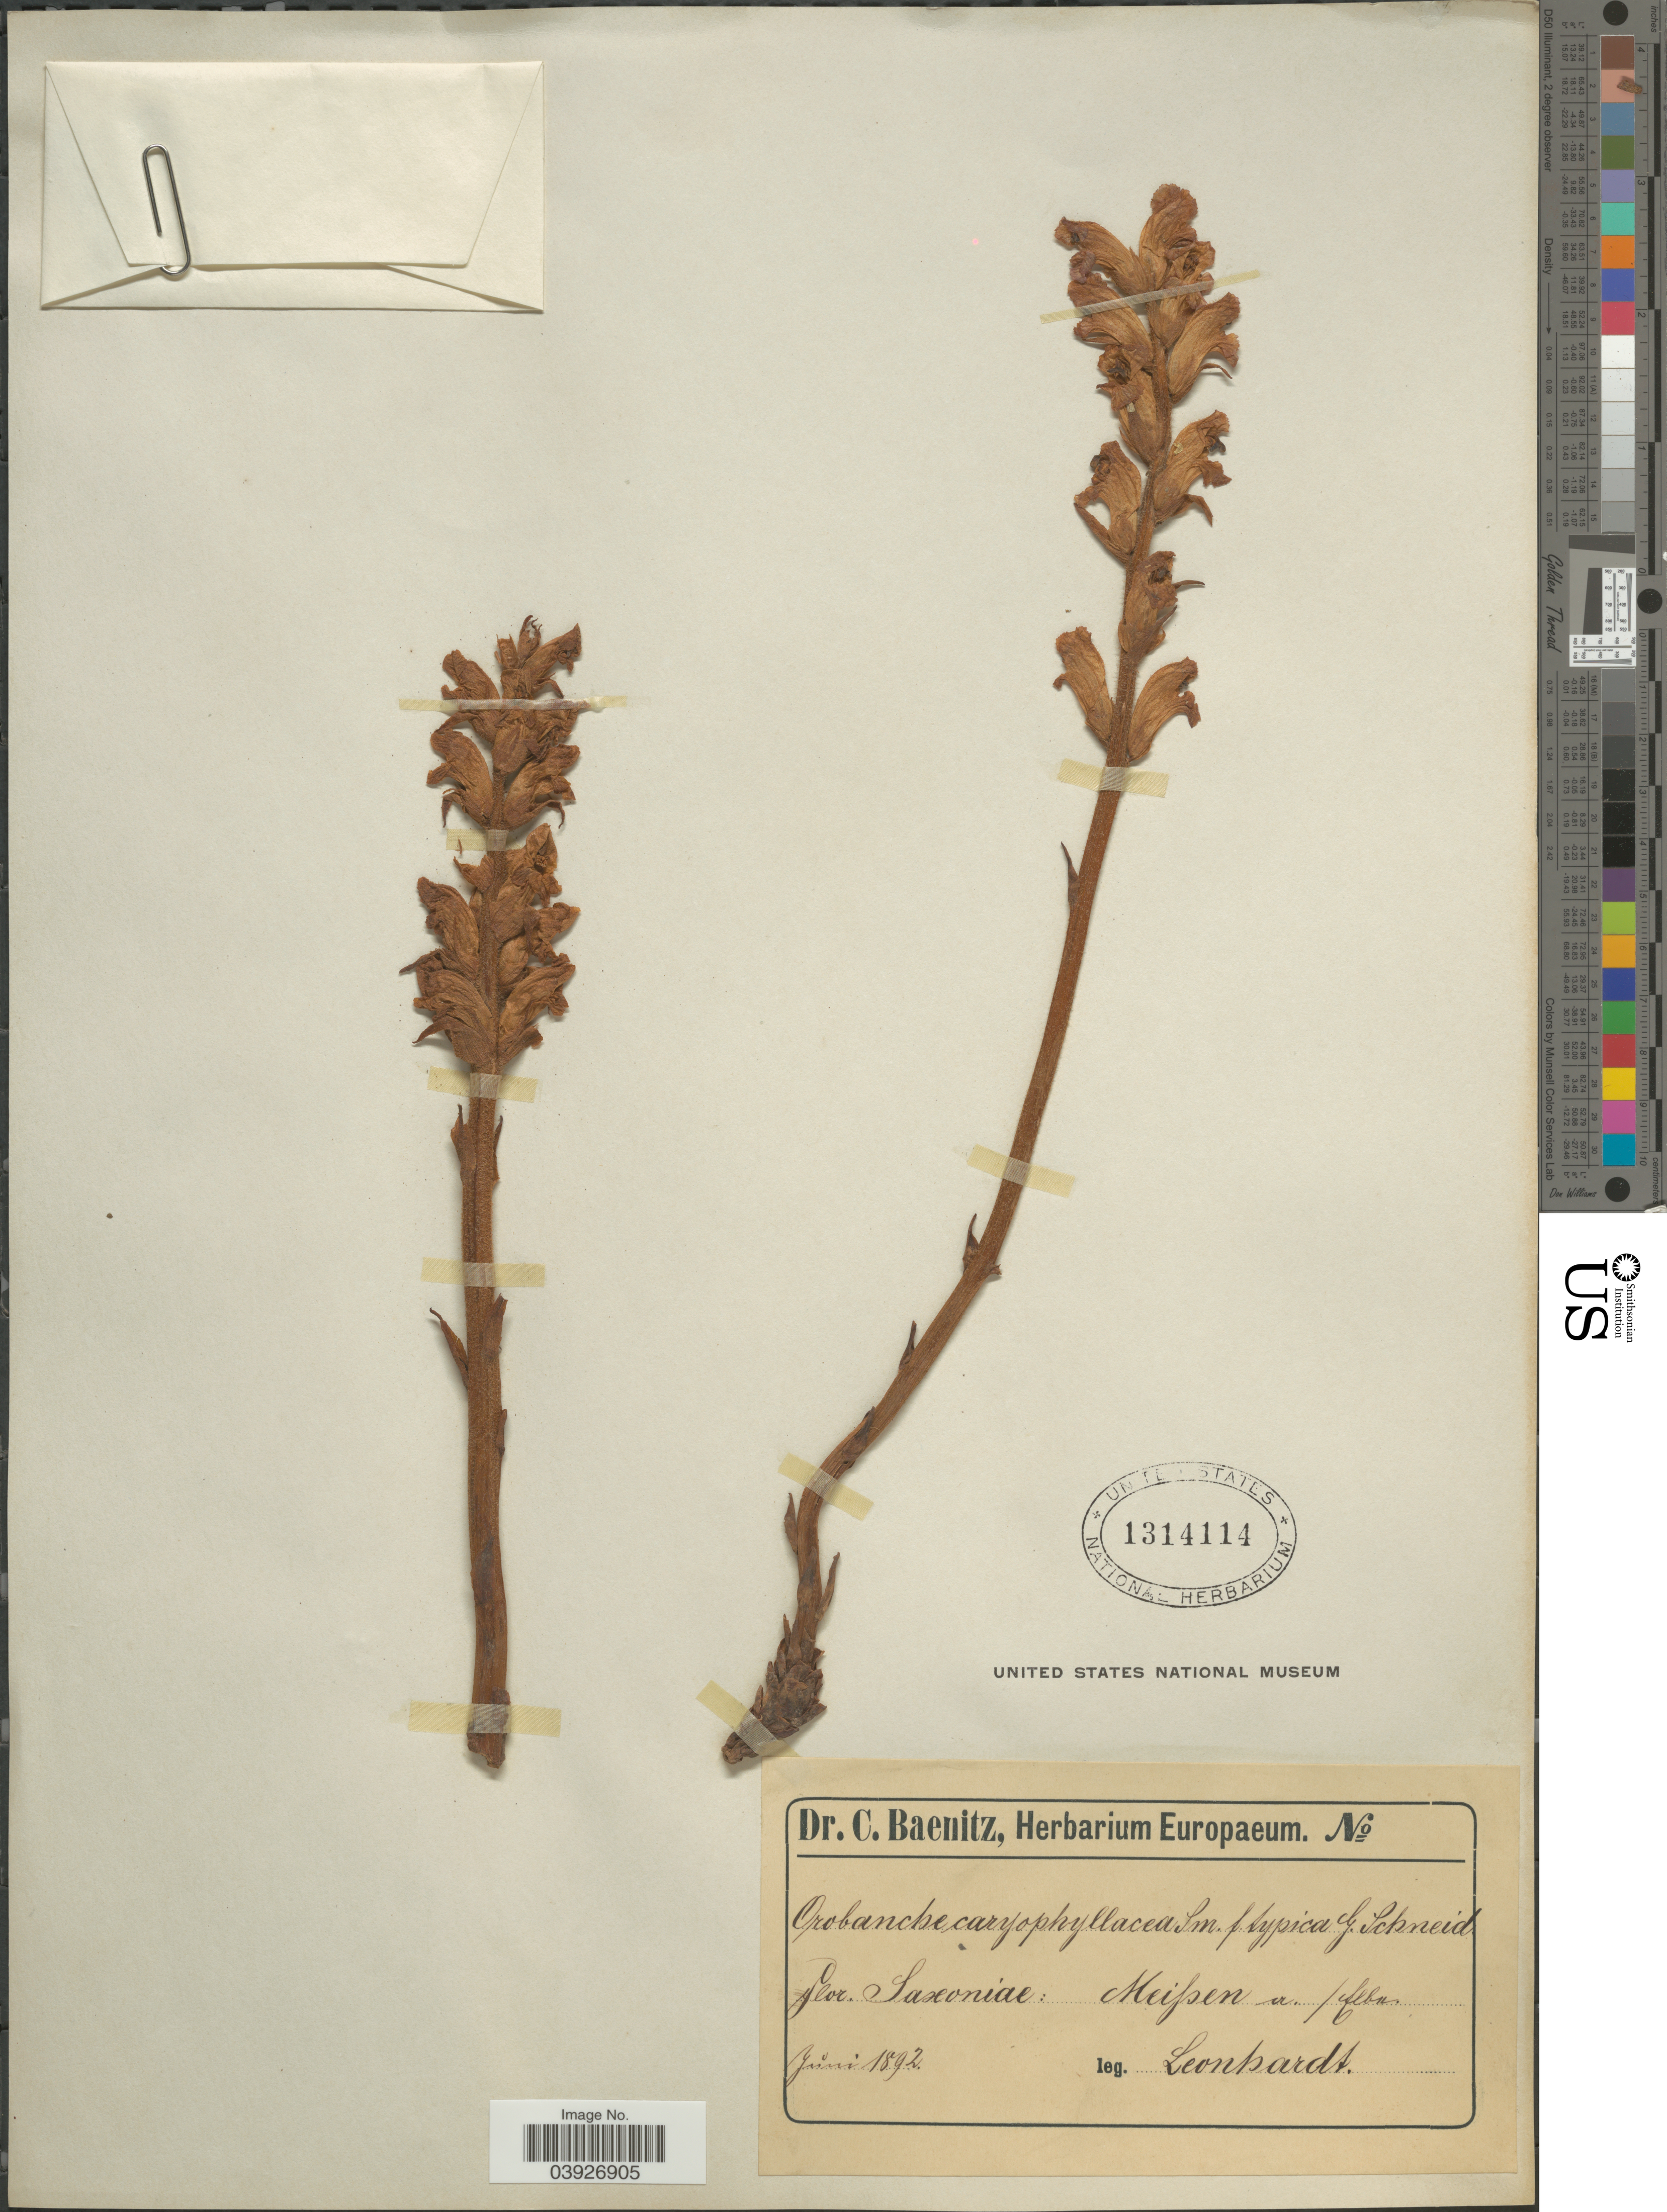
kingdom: Plantae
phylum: Tracheophyta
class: Magnoliopsida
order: Lamiales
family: Orobanchaceae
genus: Orobanche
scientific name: Orobanche caryophyllacea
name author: Sm.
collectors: Leonhardt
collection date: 1892-06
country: Germany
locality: Saxoniae: Meissen vr. Iflbe [interpreted].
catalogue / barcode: US 1314114